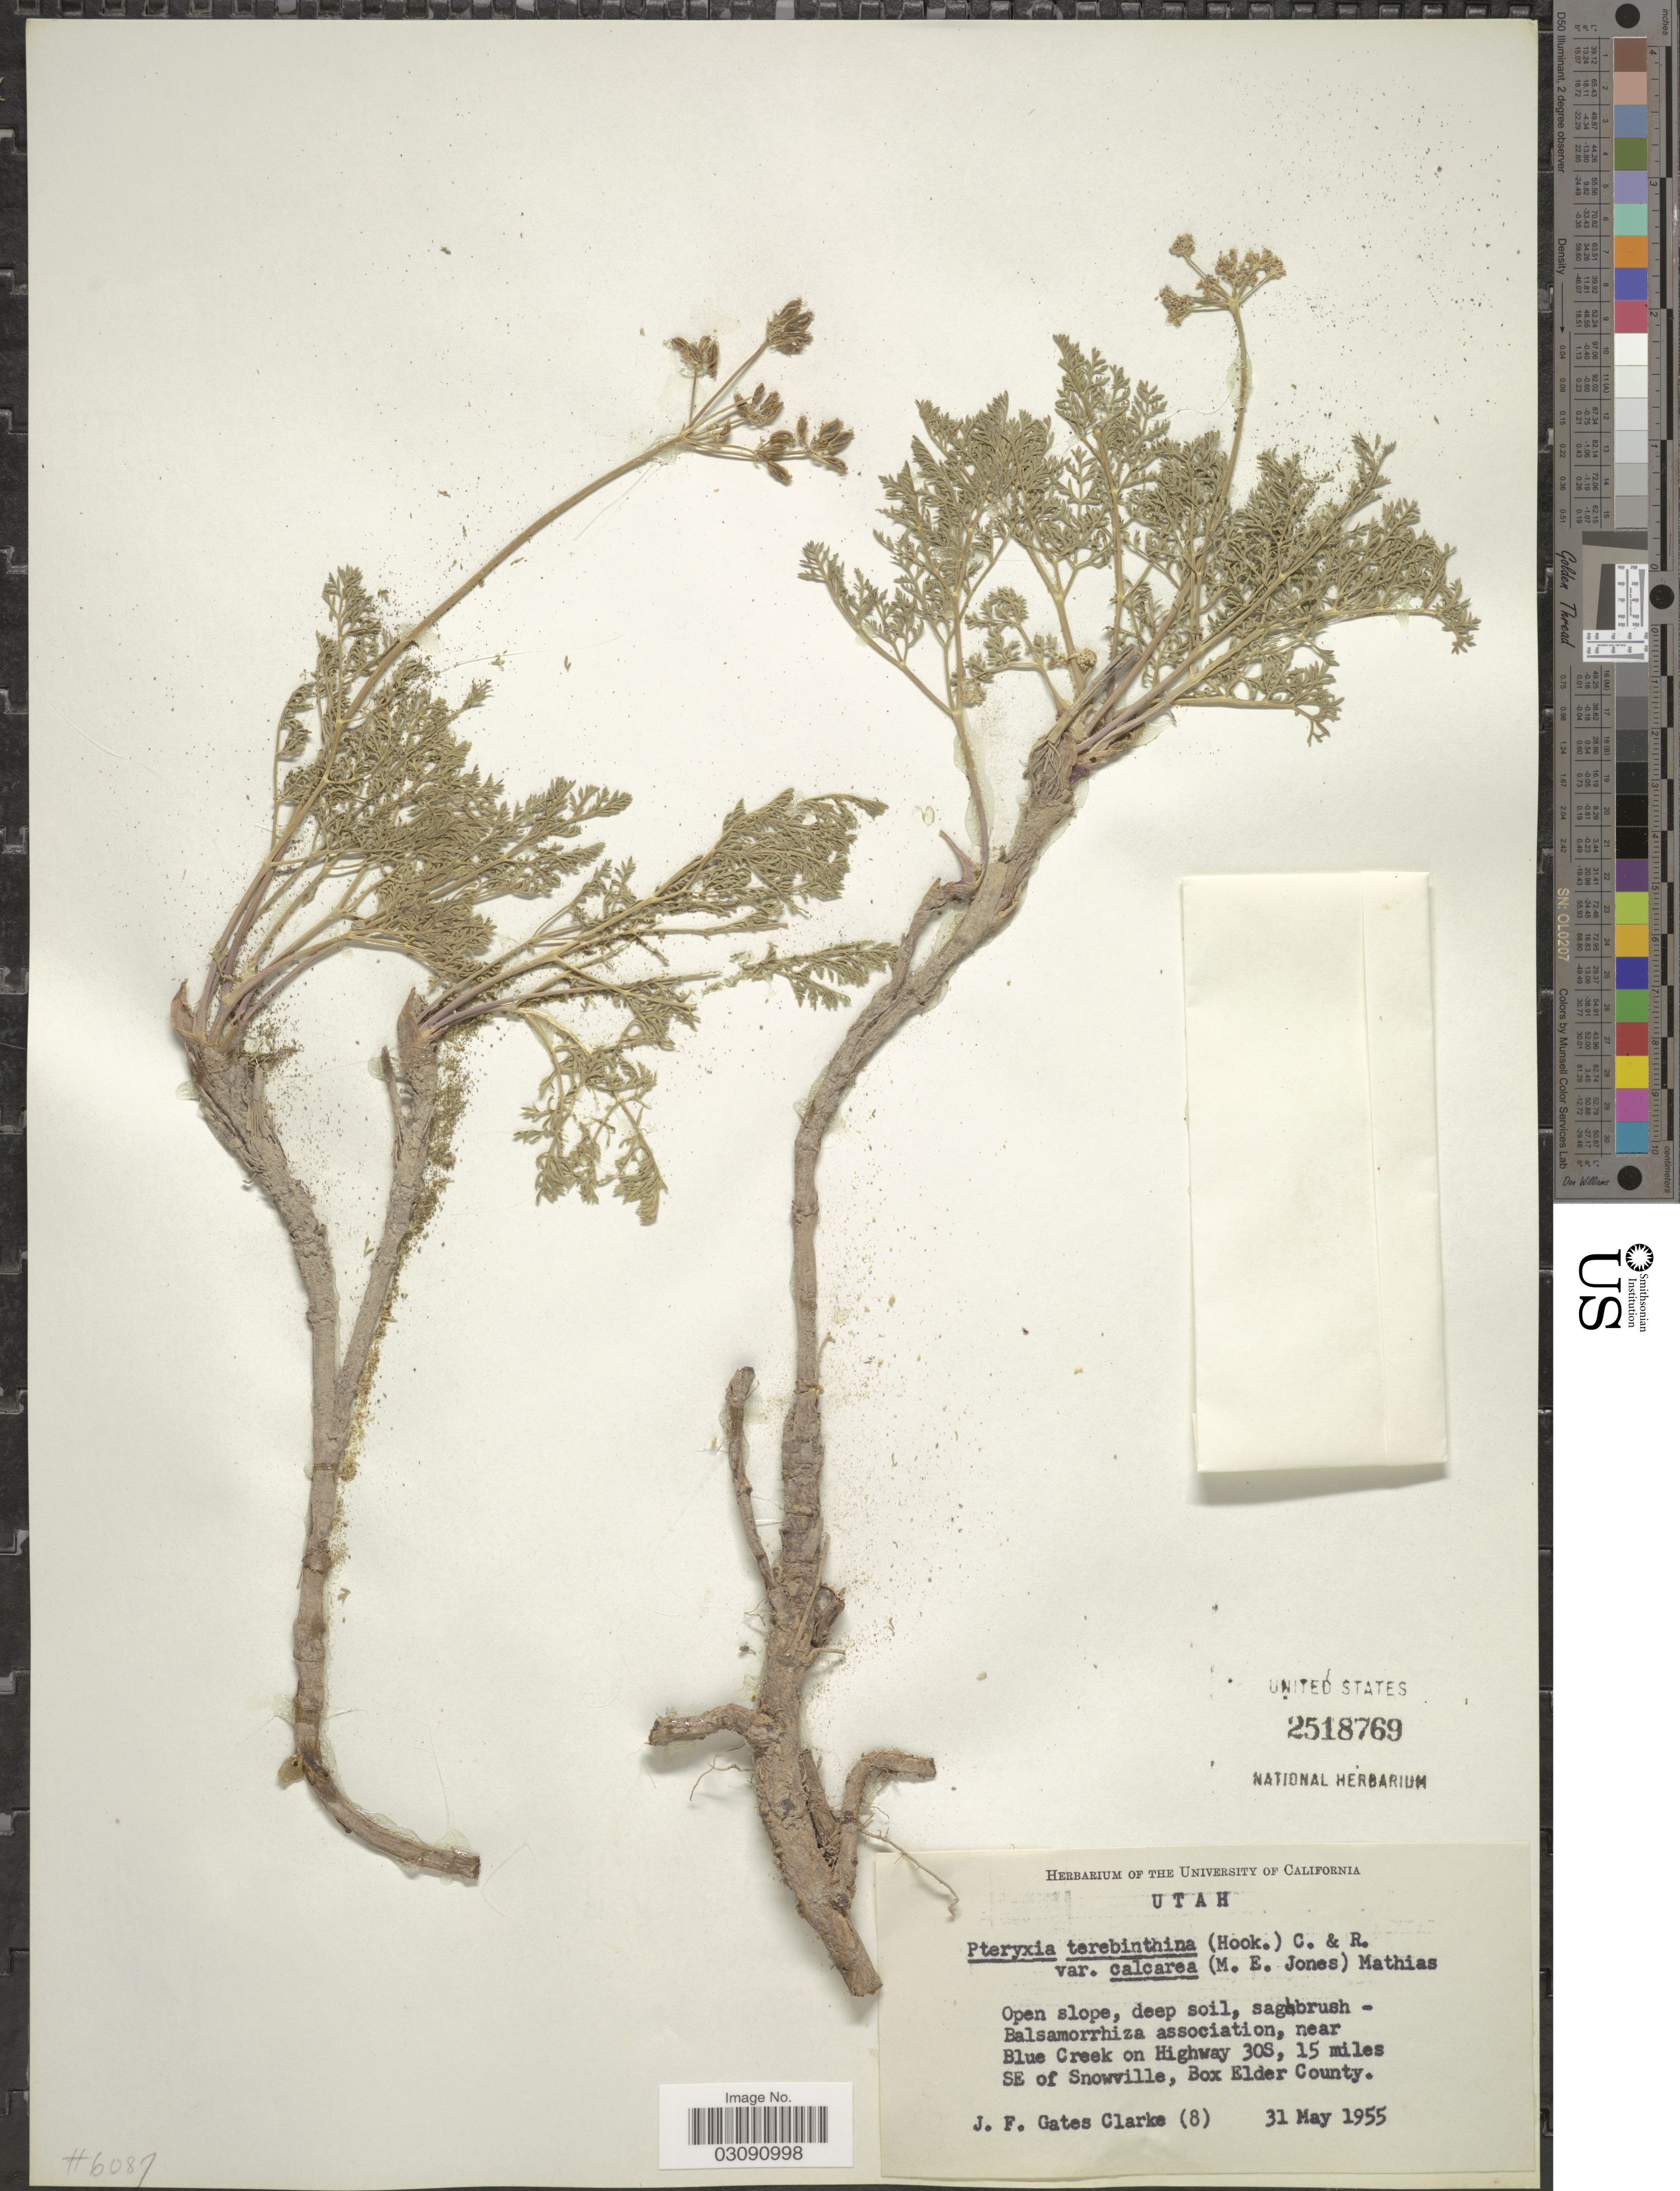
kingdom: Plantae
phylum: Tracheophyta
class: Magnoliopsida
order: Apiales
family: Apiaceae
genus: Pteryxia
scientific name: Pteryxia terebinthina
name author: (Hook.) J.M. Coult. & Rose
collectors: J. F. Gates-Clarke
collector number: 8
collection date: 1955-05-31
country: United States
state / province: Utah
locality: Near Blue Creek on Highway 30S, 15 miles SE of Snowville, Box Elder County.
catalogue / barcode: US 2518769